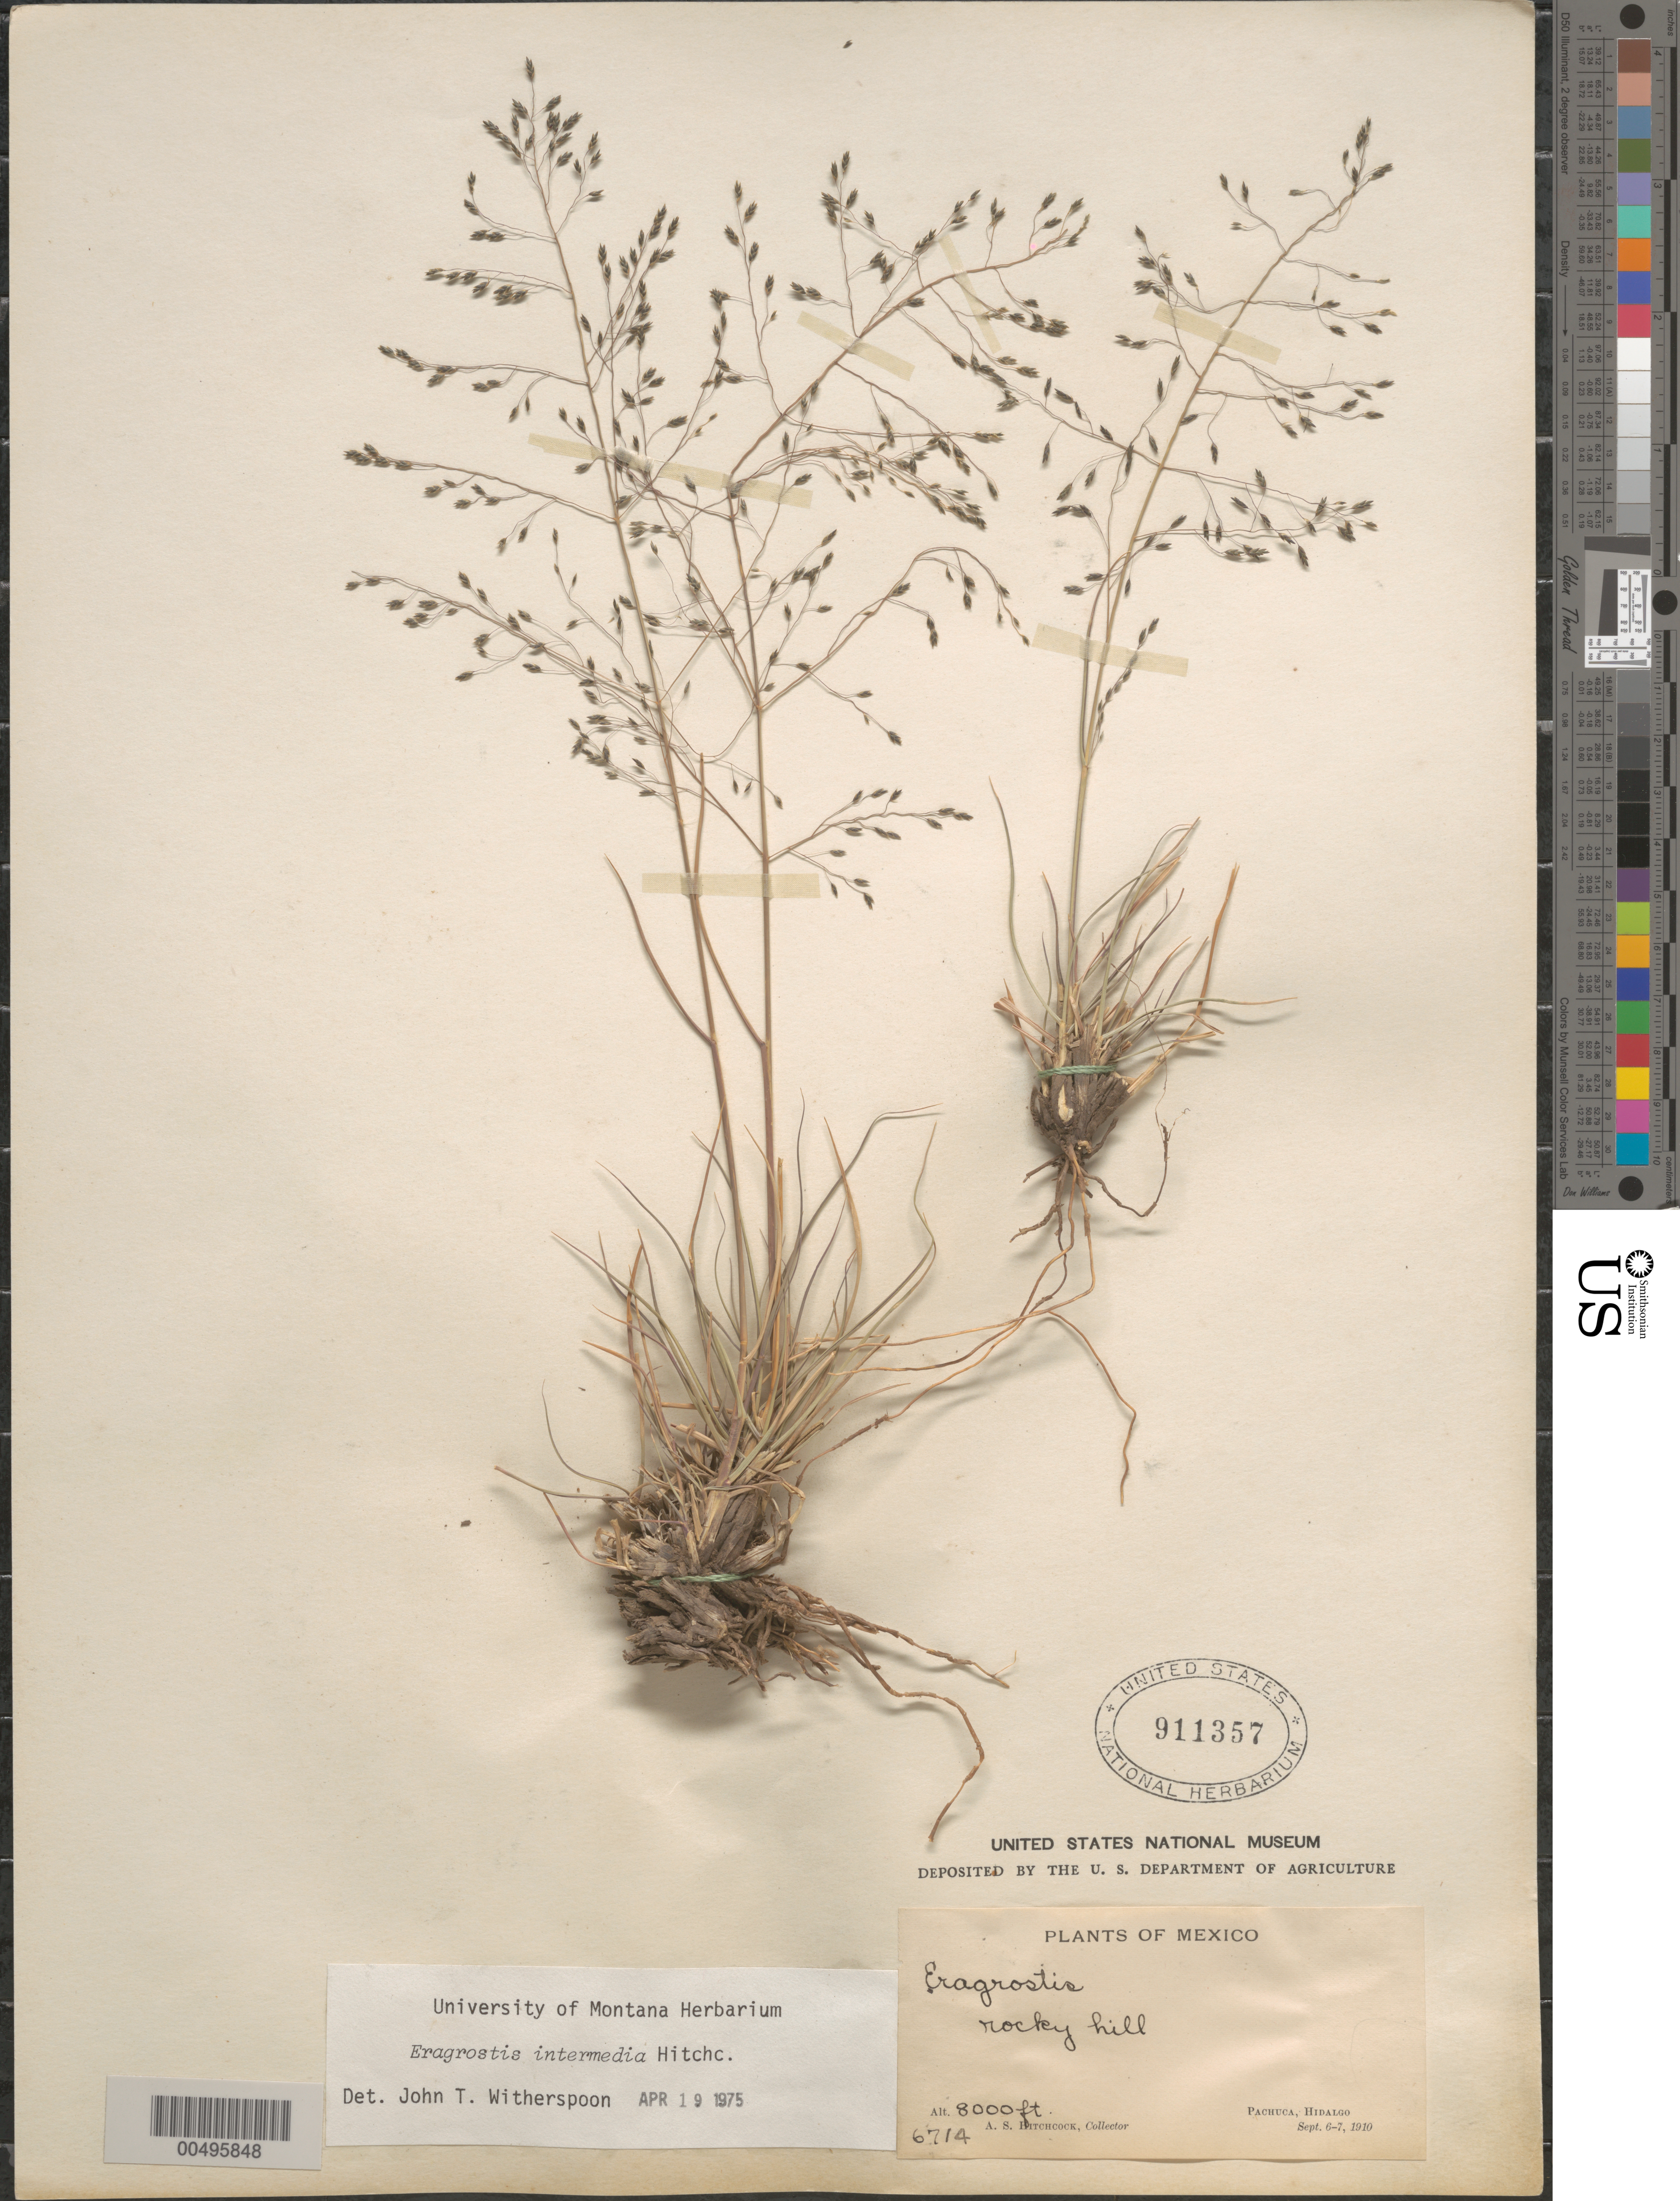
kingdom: Plantae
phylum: Tracheophyta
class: Liliopsida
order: Poales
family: Poaceae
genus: Eragrostis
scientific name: Eragrostis intermedia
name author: Hitchc.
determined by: Witherspoon, John T.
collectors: A. S. Hitchcock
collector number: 6714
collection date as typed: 6 Sep 1910 to 7 Sep 1910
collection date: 1910-09-06/1910-09-07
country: Mexico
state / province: Hidalgo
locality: Pachuca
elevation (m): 2438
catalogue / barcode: US 911357